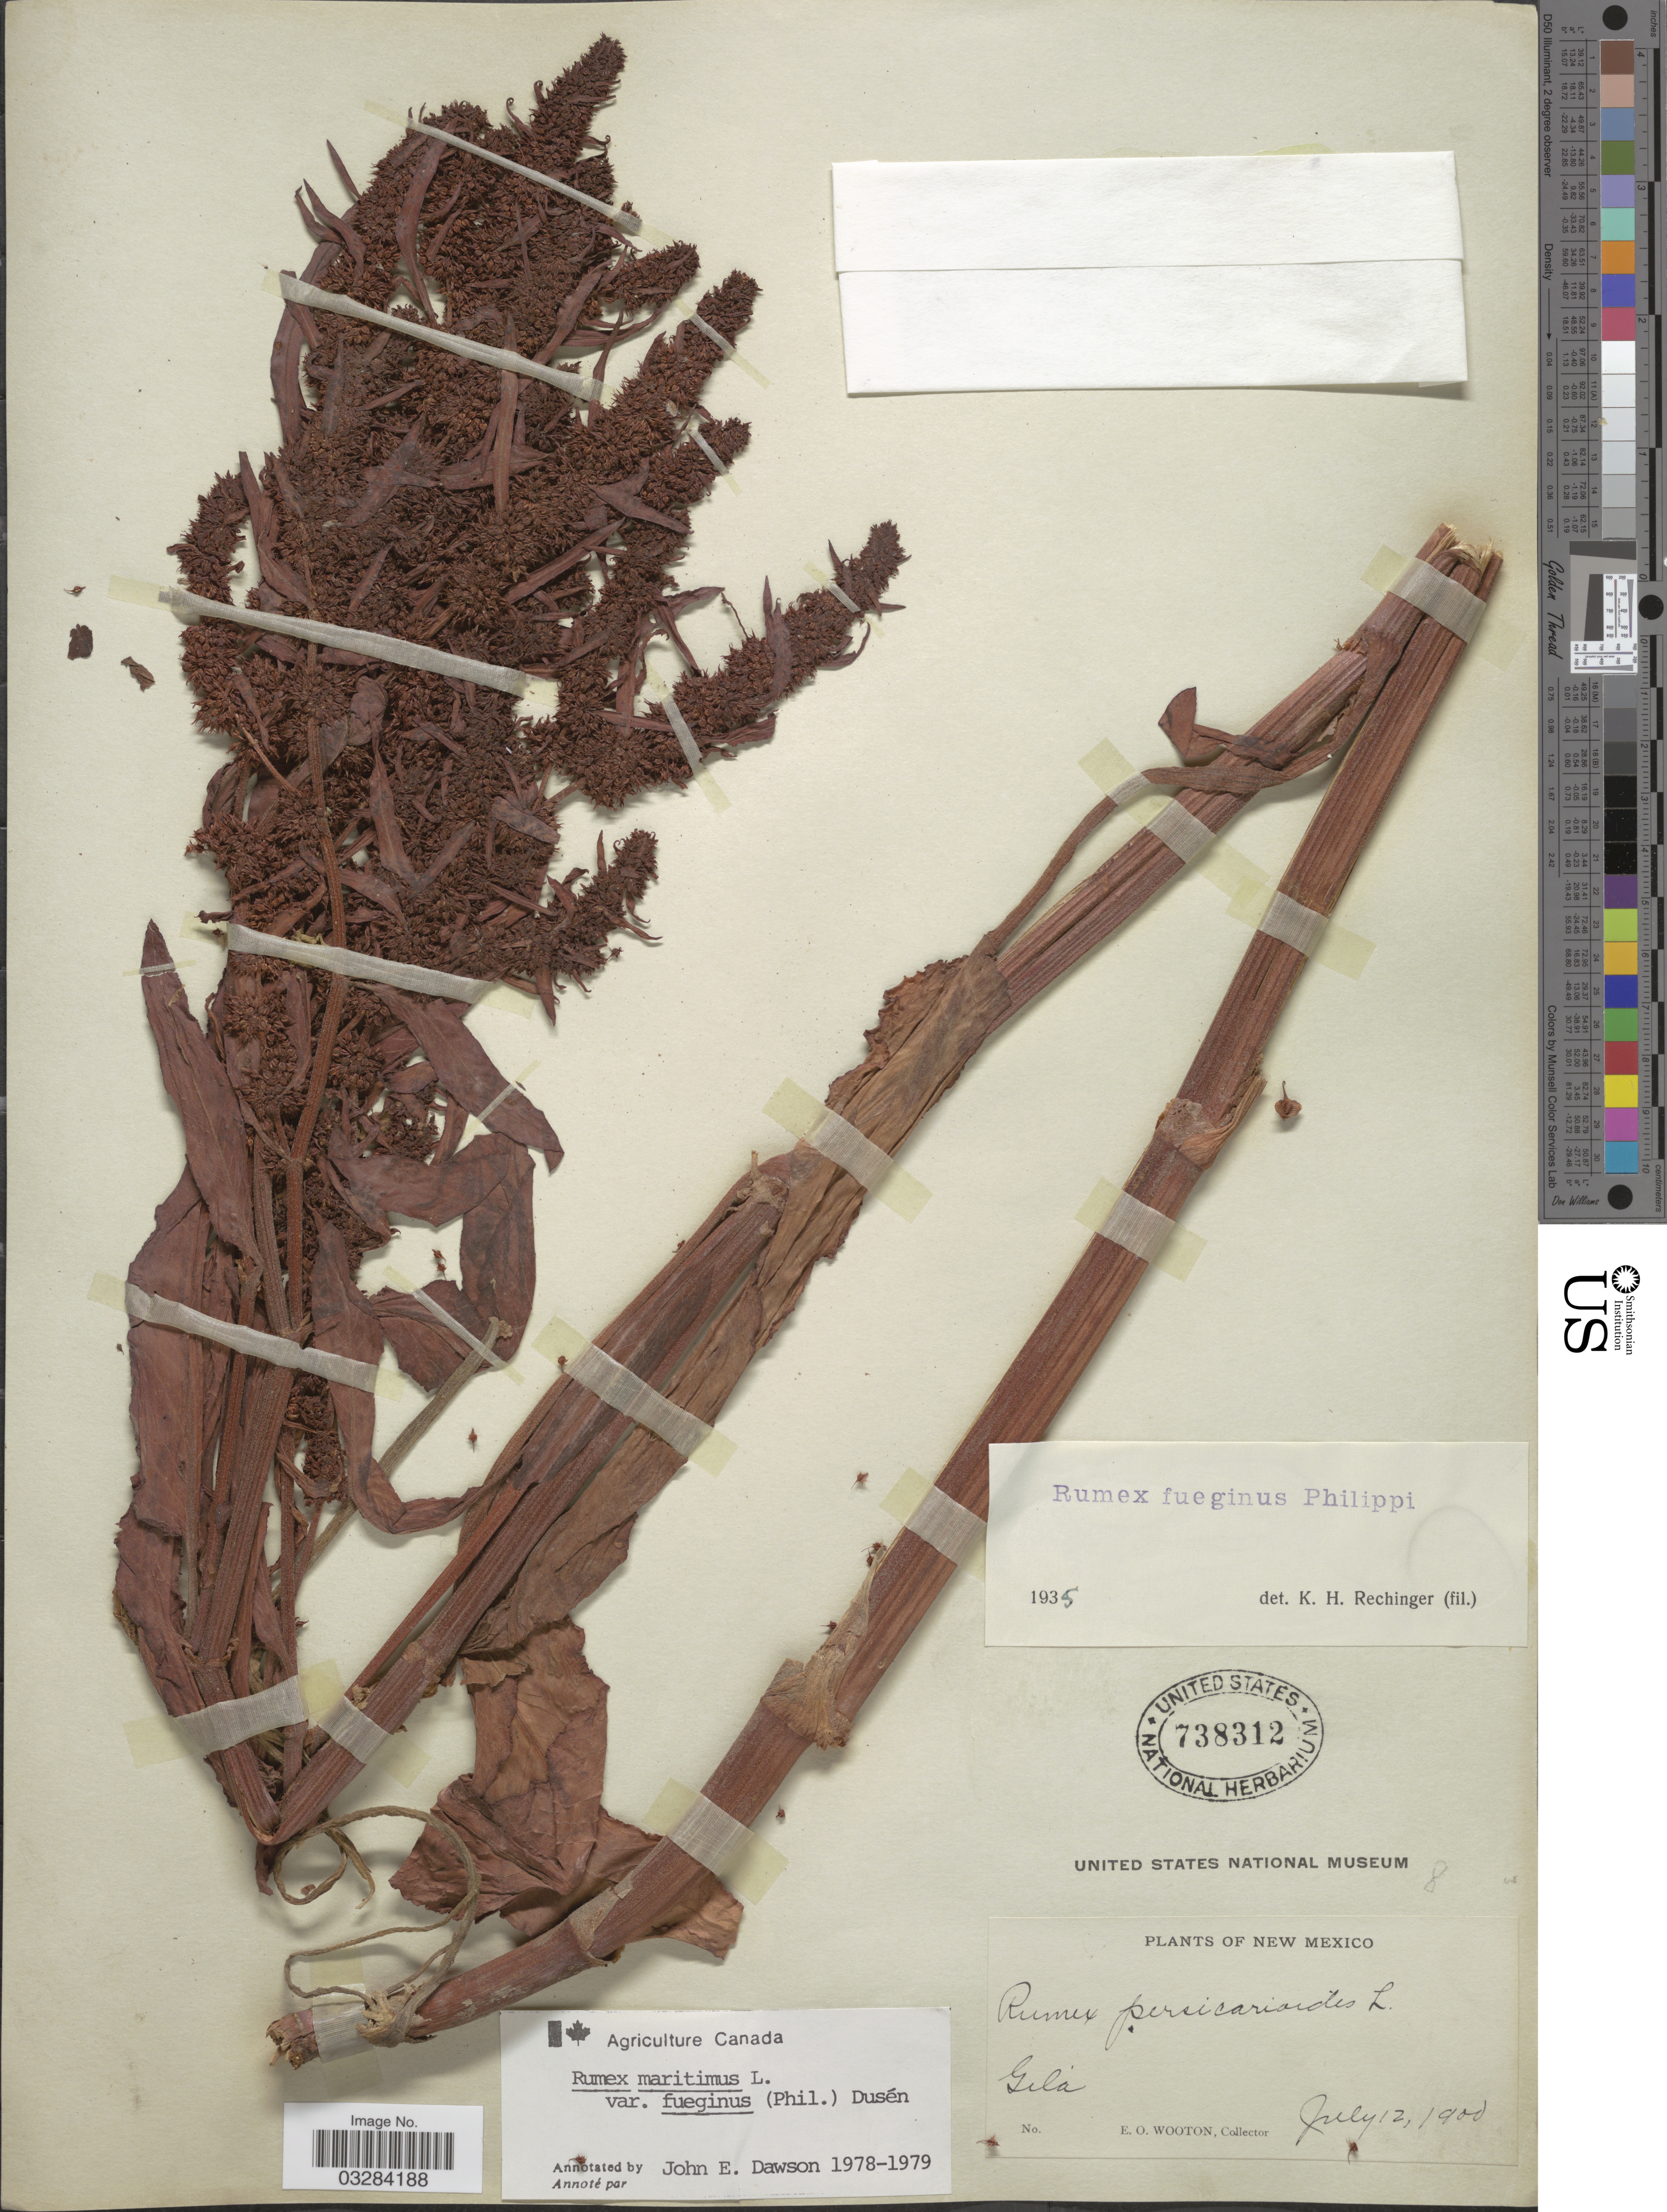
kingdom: Plantae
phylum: Tracheophyta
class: Magnoliopsida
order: Caryophyllales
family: Polygonaceae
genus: Rumex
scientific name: Rumex maritimus var. fueginus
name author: (Phil.) Dusén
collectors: E. O. Wooton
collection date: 1900-07-12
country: United States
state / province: New Mexico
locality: Gila.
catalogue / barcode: US 738312